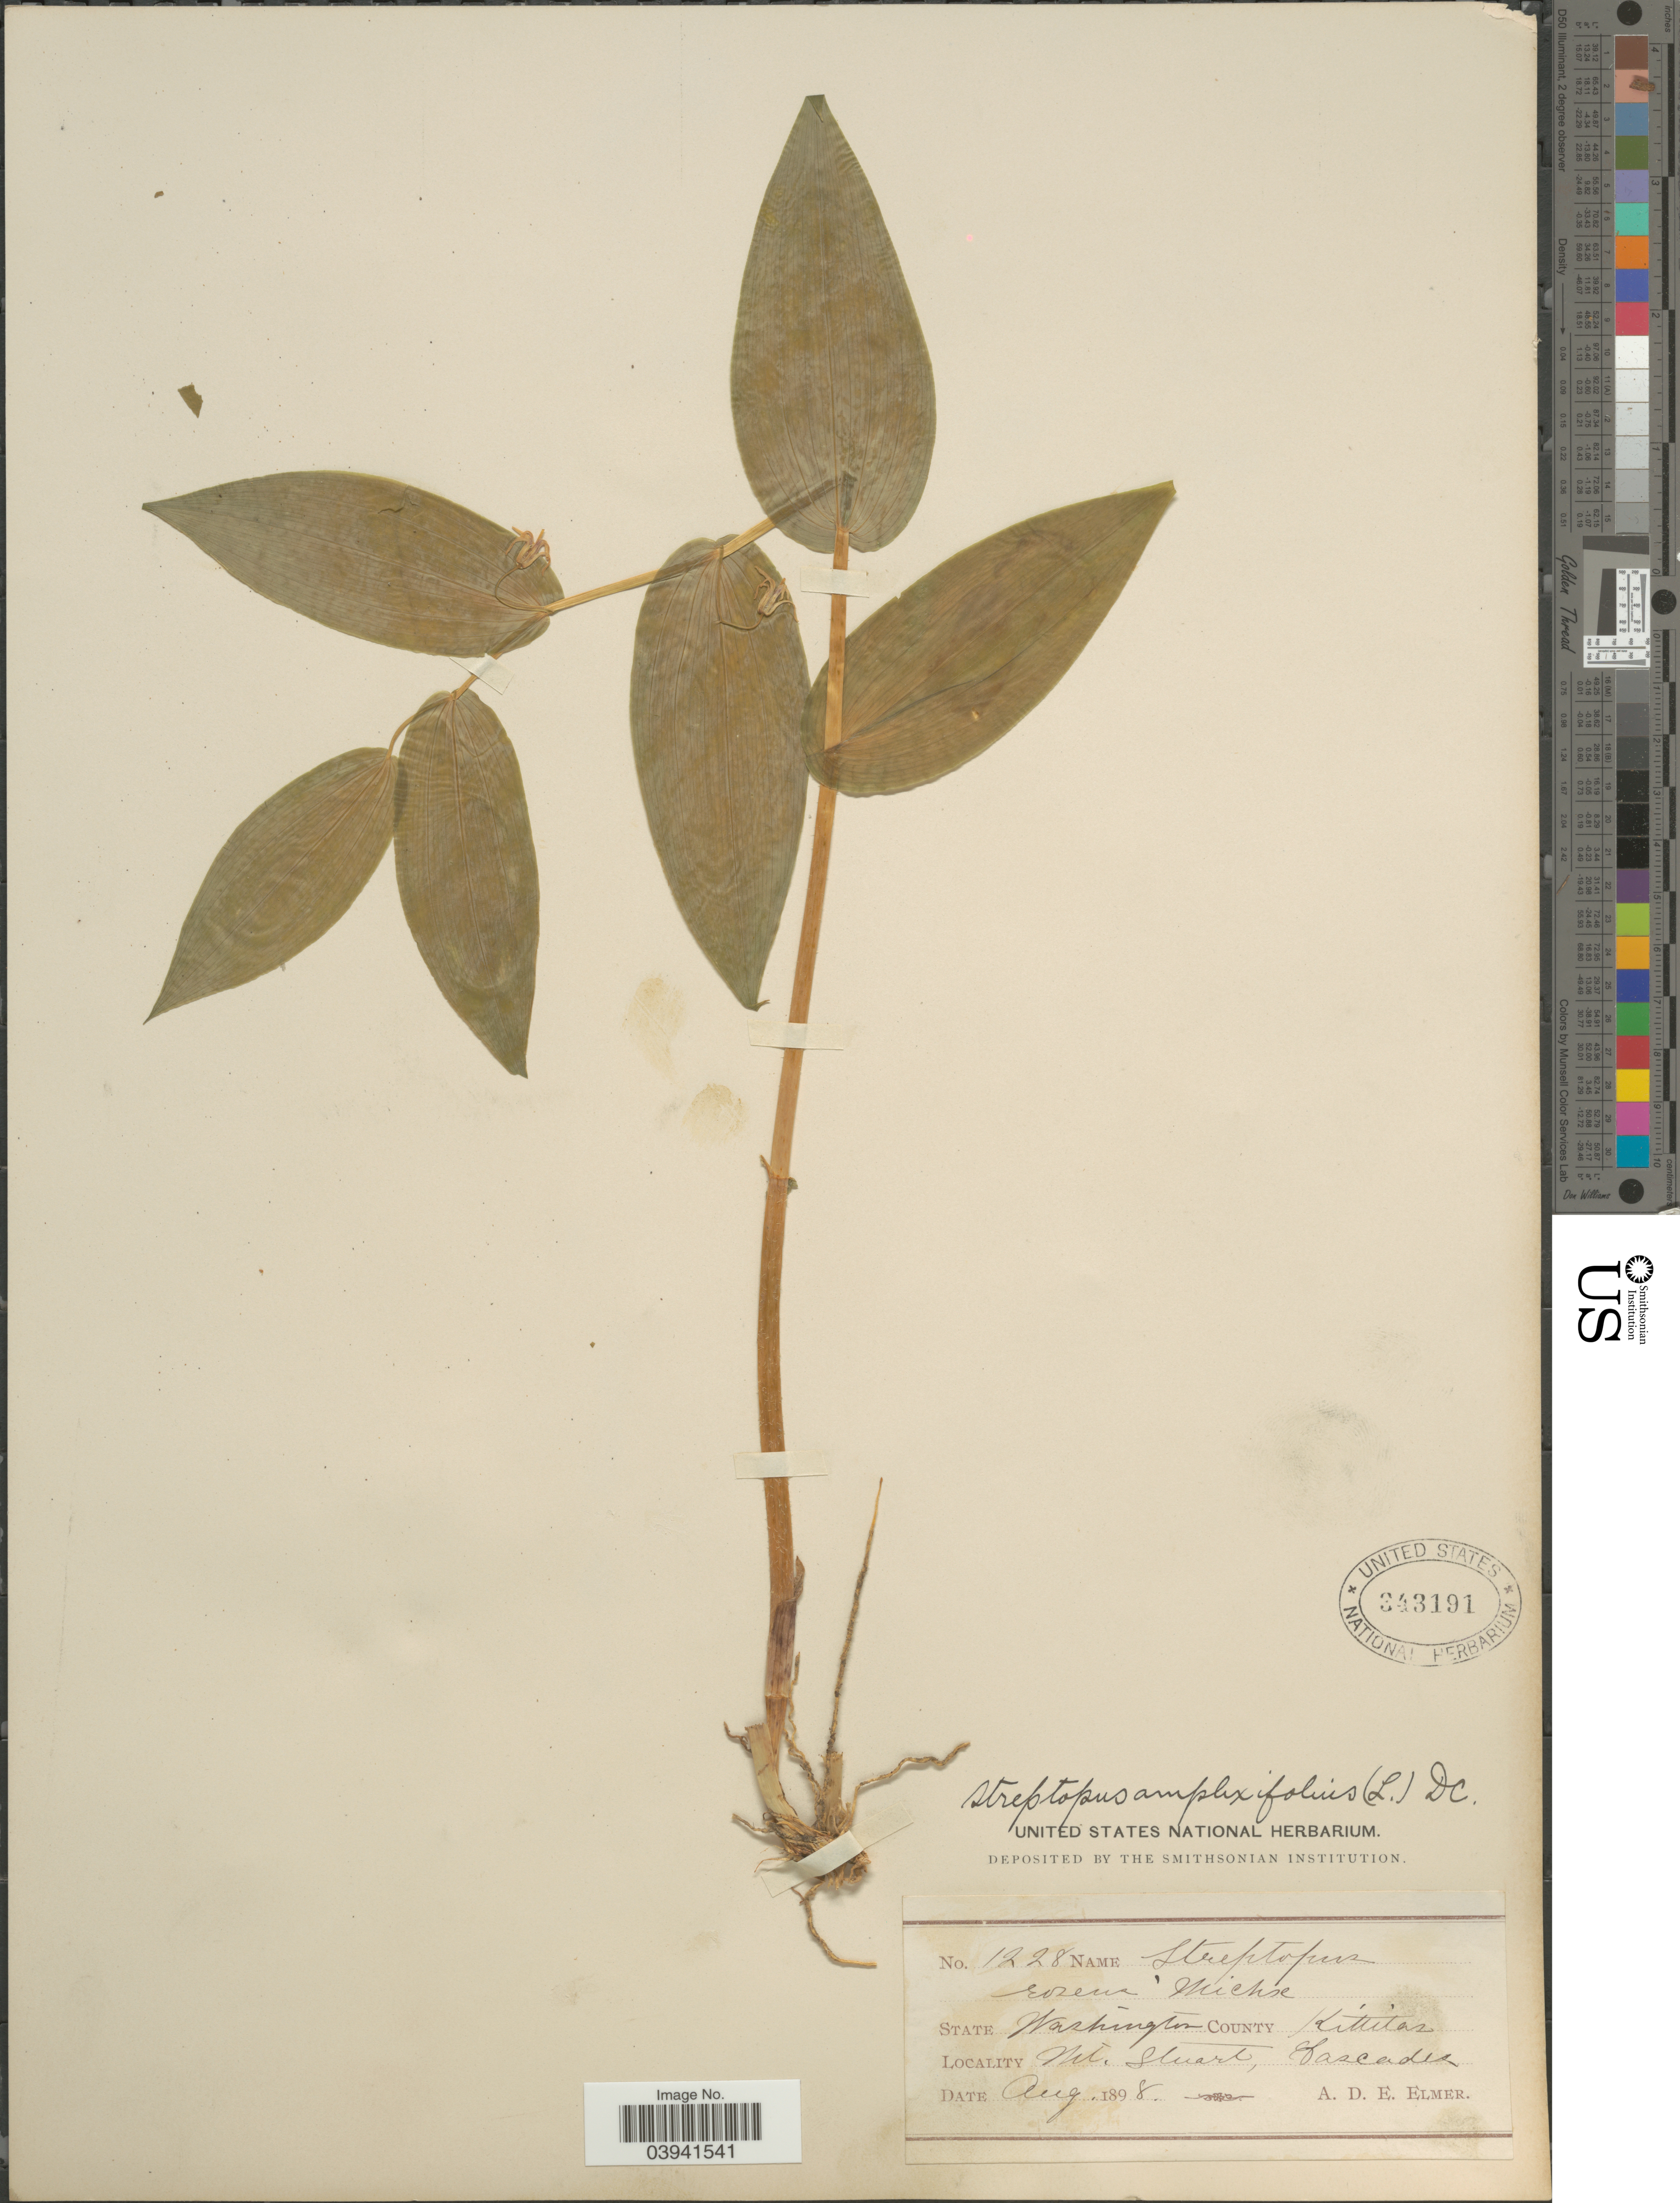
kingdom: Plantae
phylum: Tracheophyta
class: Liliopsida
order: Liliales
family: Liliaceae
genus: Streptopus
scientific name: Streptopus amplexifolius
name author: (L.) DC.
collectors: A. D. E. Elmer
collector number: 1228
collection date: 1898-08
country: United States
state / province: Washington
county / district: Kittitas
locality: County Kittitas. Mt. Stuart, Cascades.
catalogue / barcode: US 343191